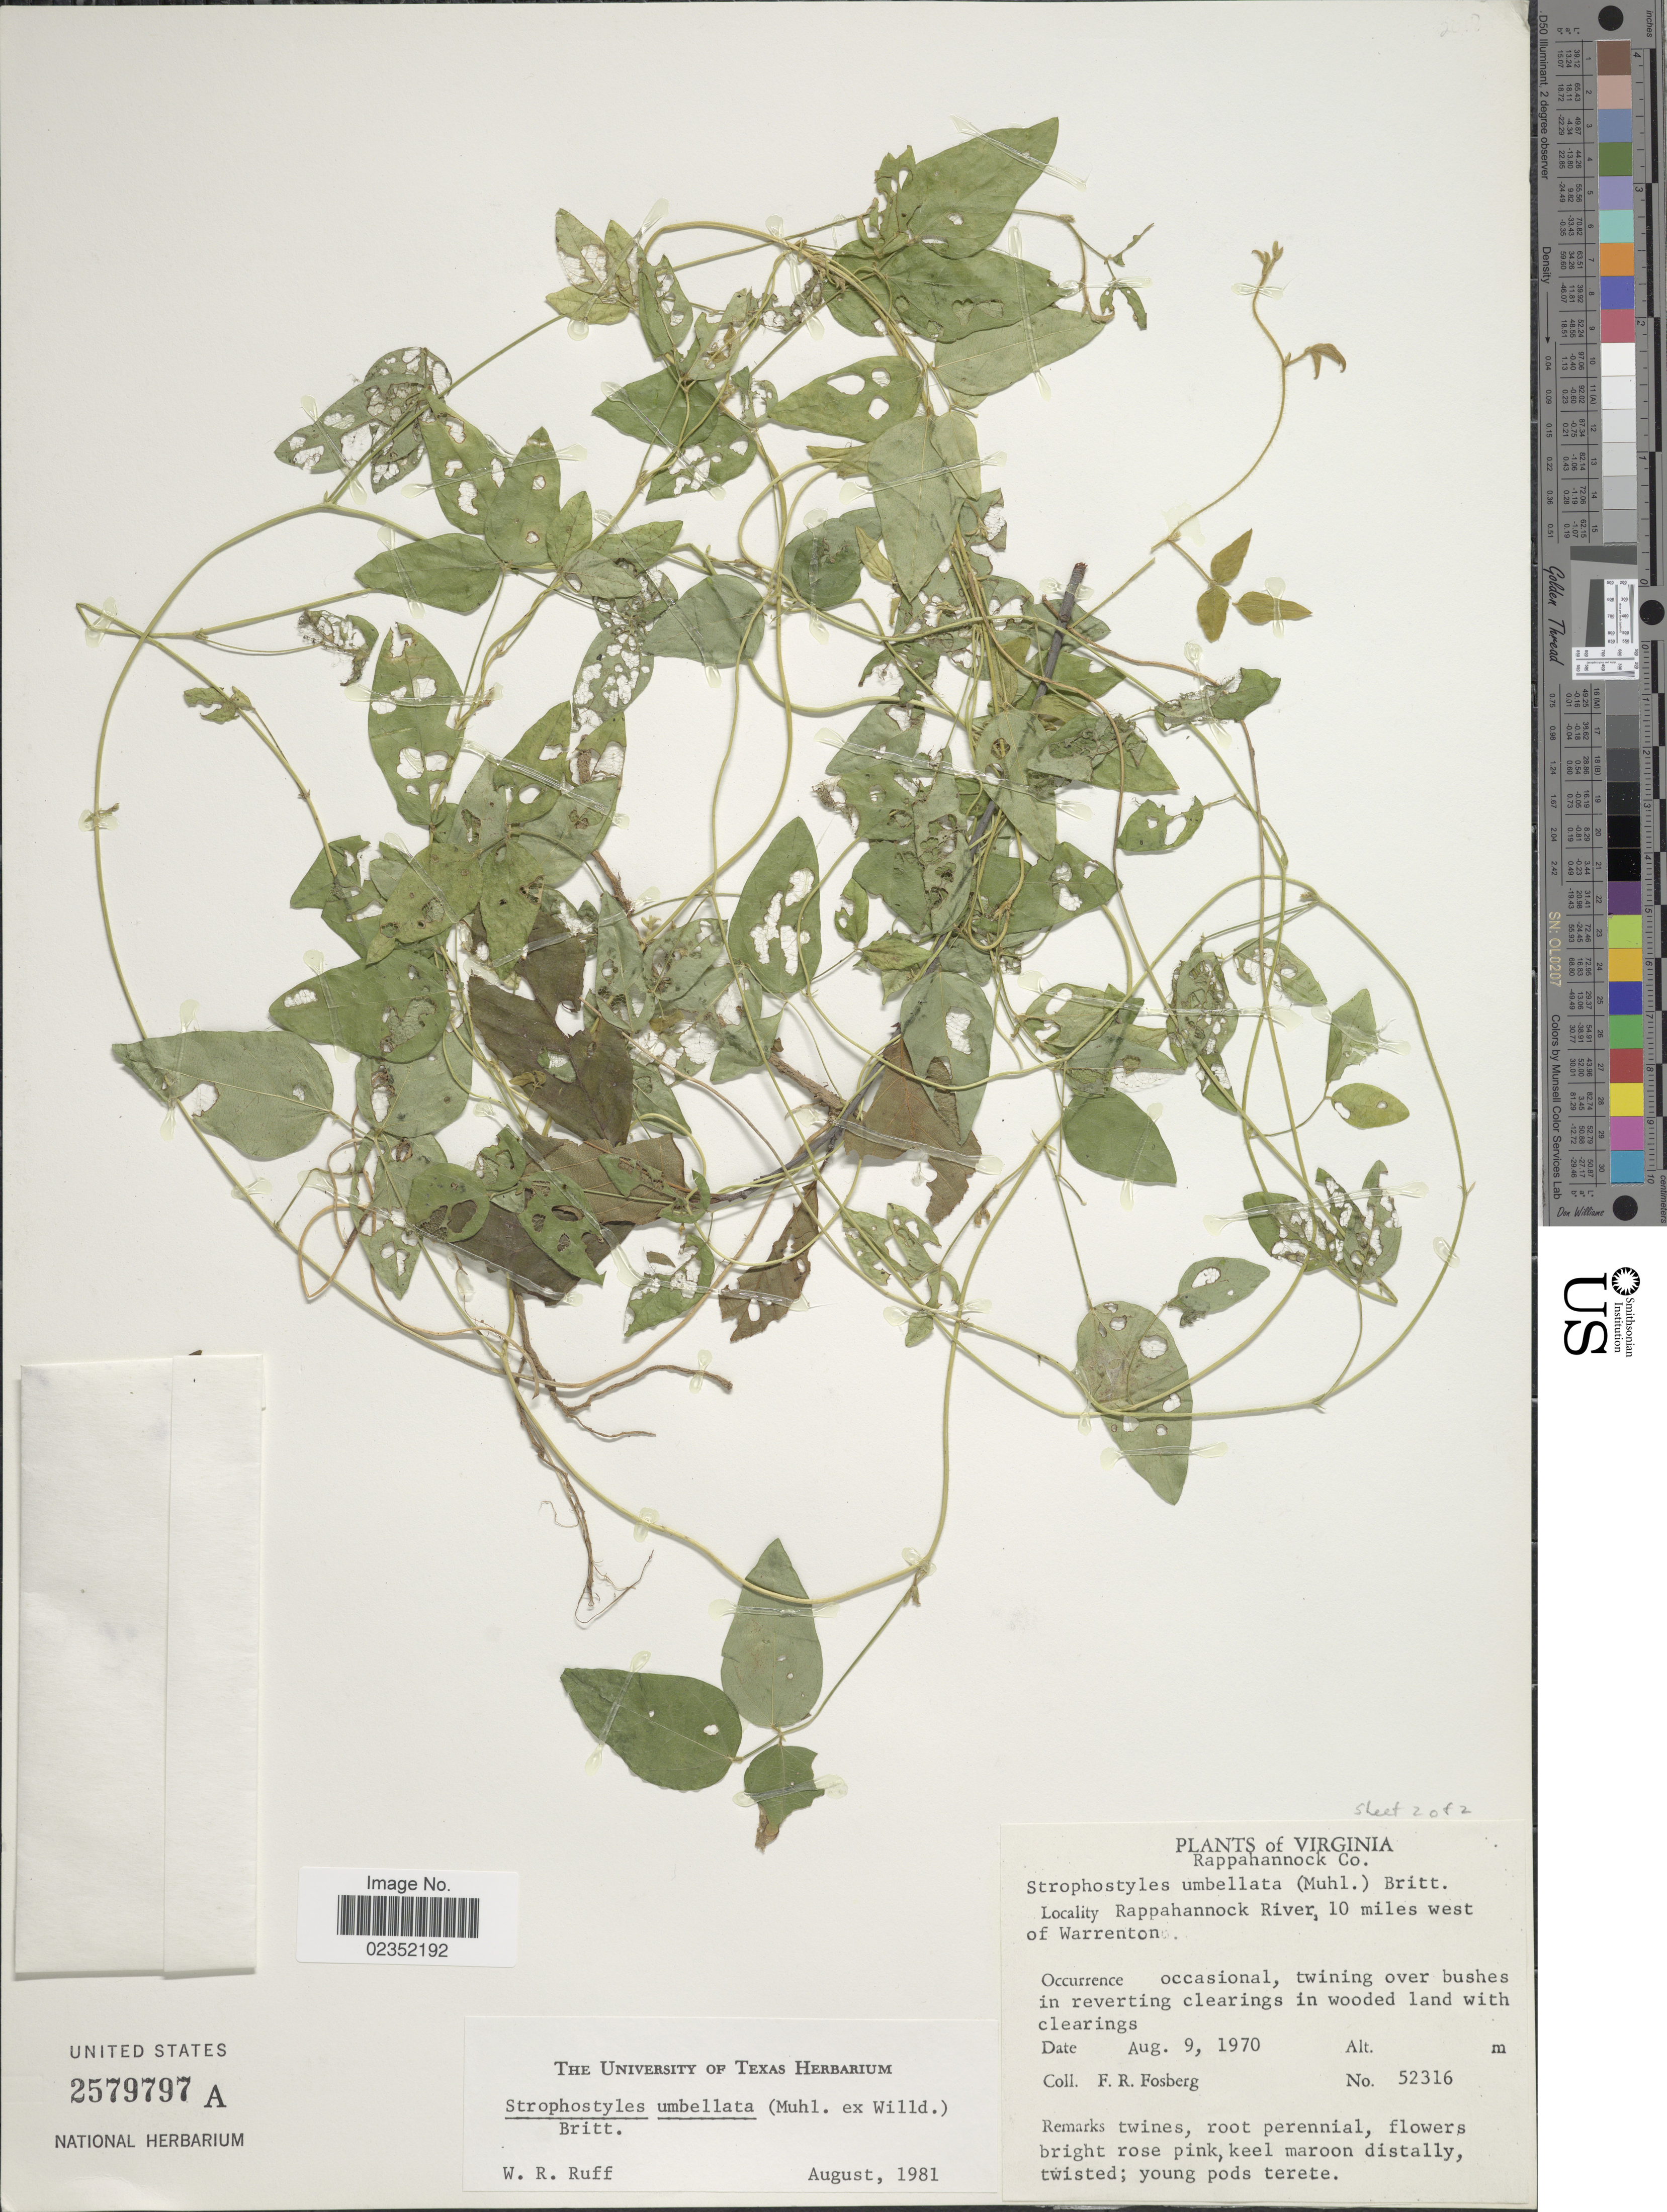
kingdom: Plantae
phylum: Tracheophyta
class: Magnoliopsida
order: Fabales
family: Fabaceae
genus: Strophostyles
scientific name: Strophostyles umbellata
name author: (Muhl. ex Willd.) Britton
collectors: F. R. Fosberg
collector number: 52316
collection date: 1970-08-09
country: United States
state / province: Virginia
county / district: Rappahannock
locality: Rappahannock River, 10 miles west of Warrenton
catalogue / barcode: US 2579797A